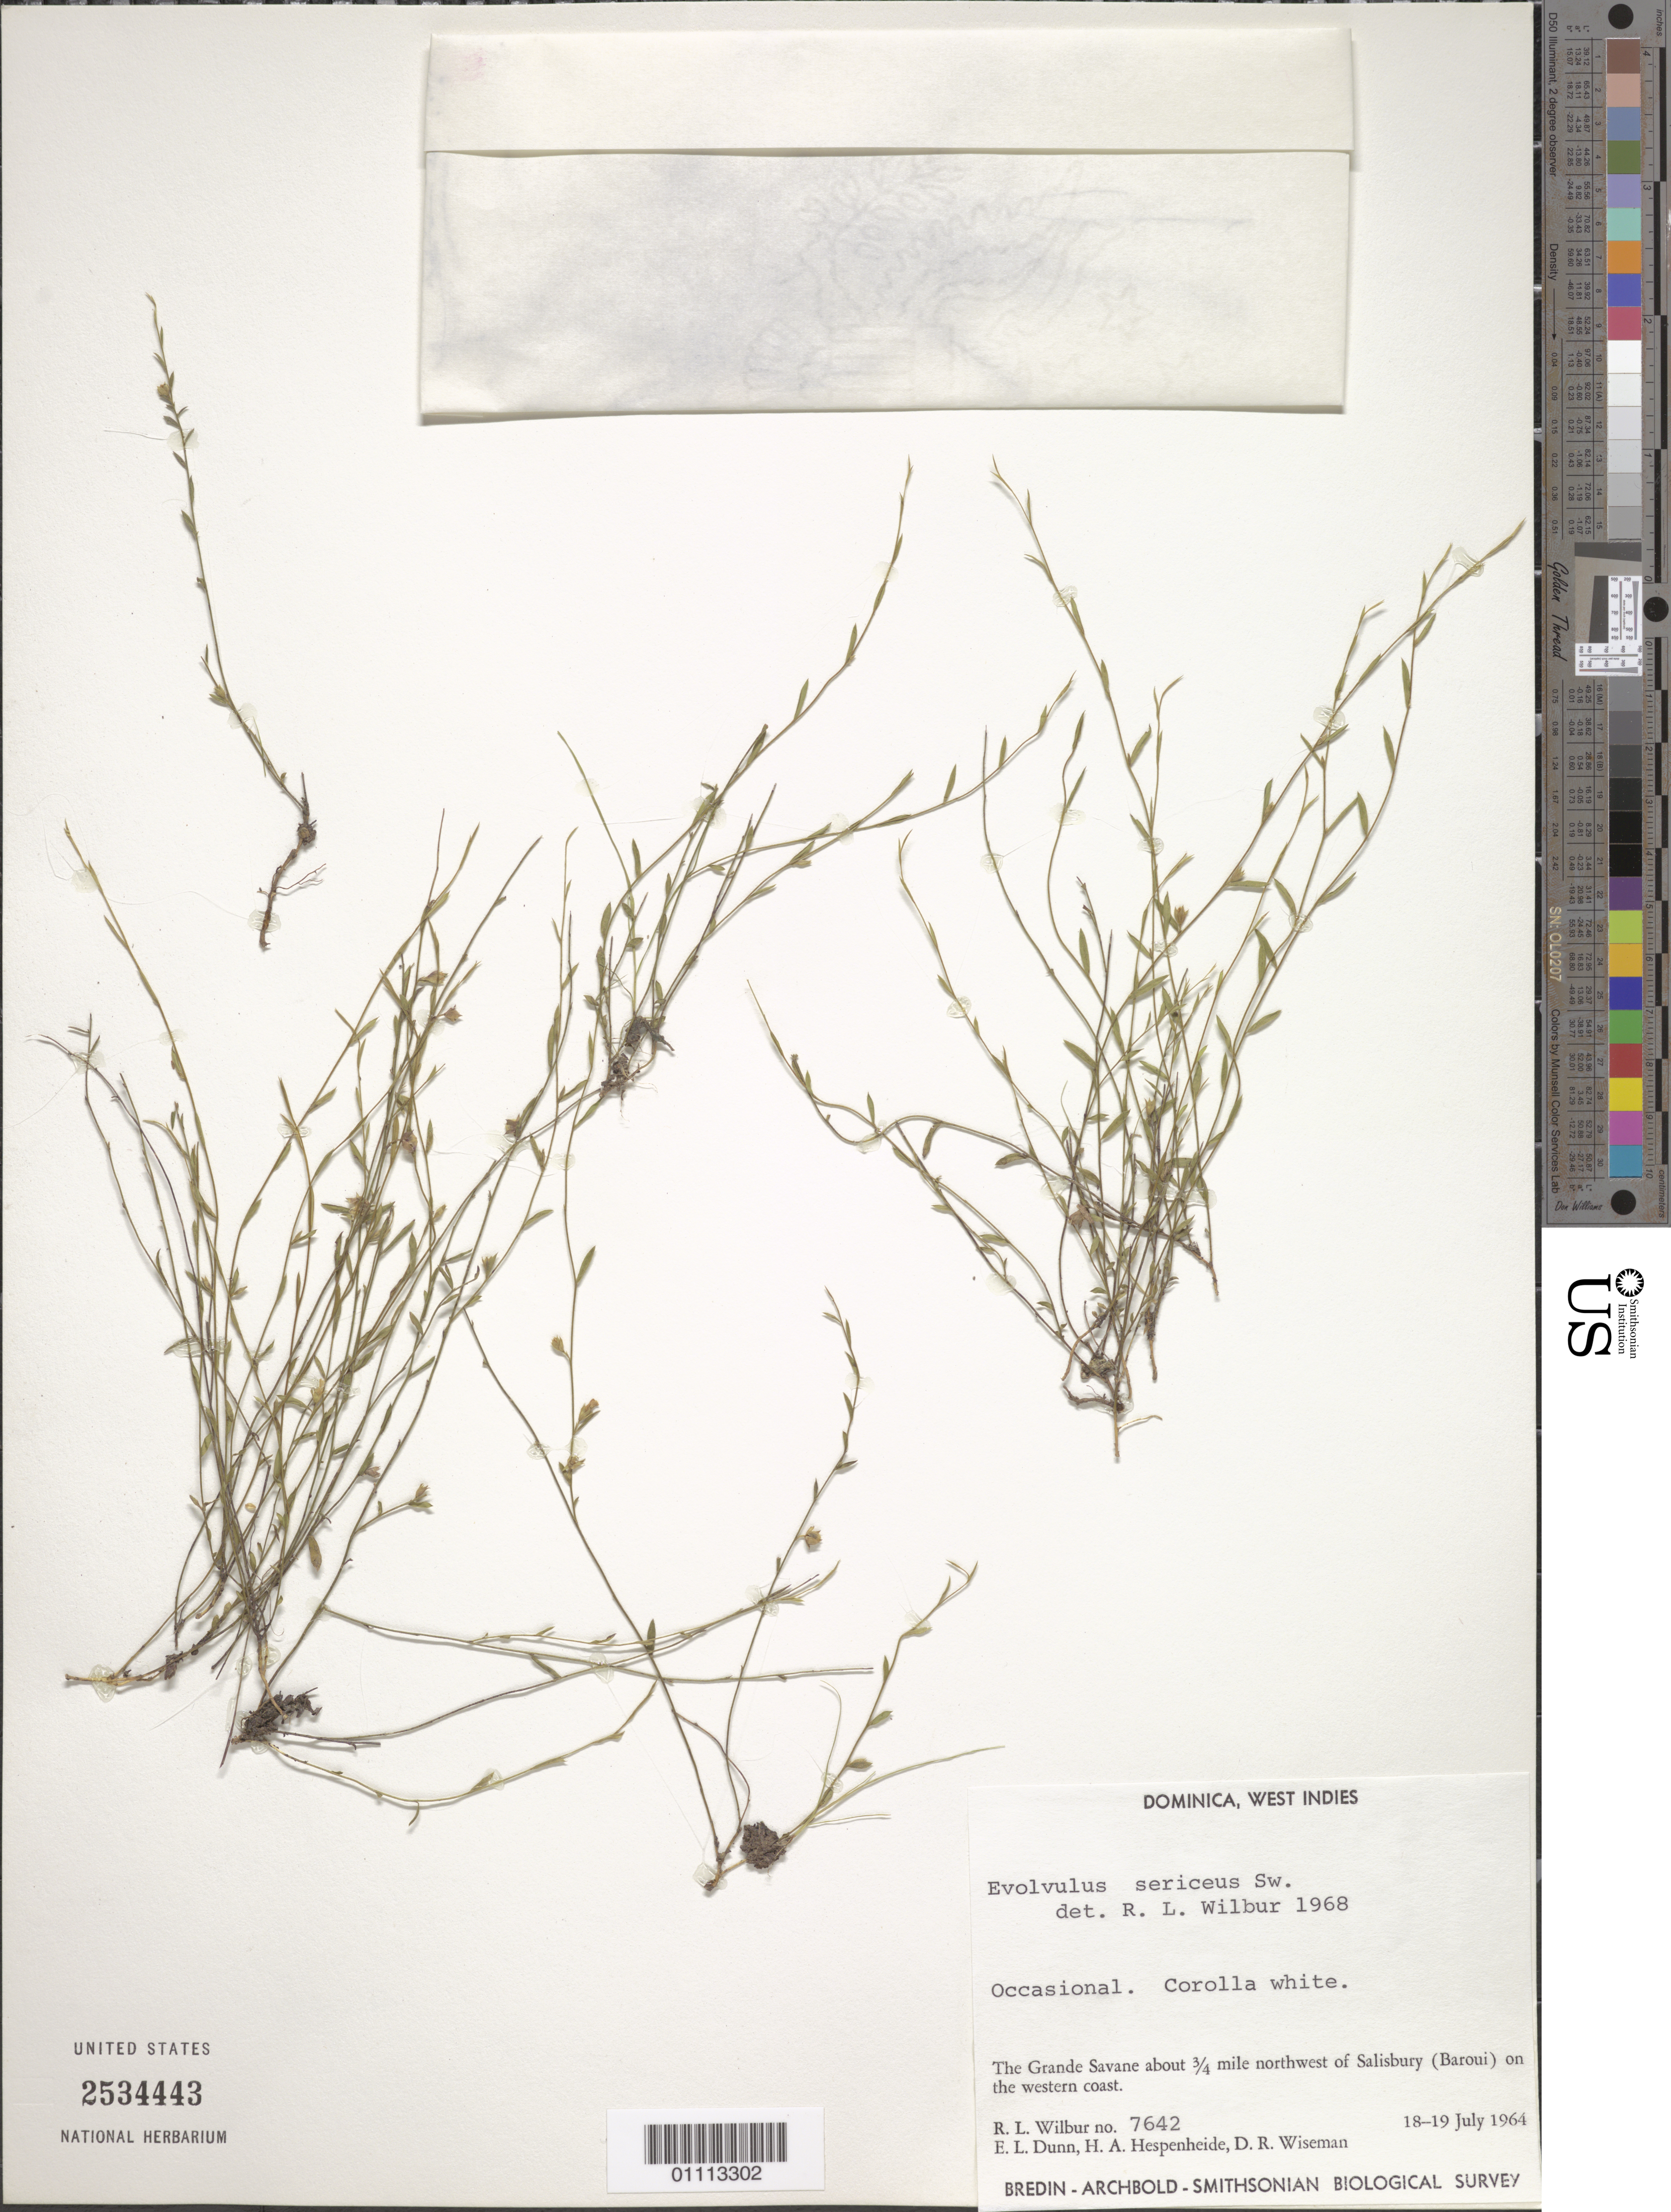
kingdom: Plantae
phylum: Tracheophyta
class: Magnoliopsida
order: Solanales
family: Convolvulaceae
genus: Evolvulus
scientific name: Evolvulus sericeus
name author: Sw.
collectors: R. L. Wilbur, E. Dunn, H. A. Hespenheide & D. R. Wiseman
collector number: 7642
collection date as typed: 18 Jul 1964 to 19 Jul 1964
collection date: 1964-07-18/1964-07-19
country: Dominica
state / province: St. Joseph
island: Dominica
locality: The Grande Savane about 3/4 mile NW of Salisbury (Baroui) on the western coast.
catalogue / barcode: US 2534443